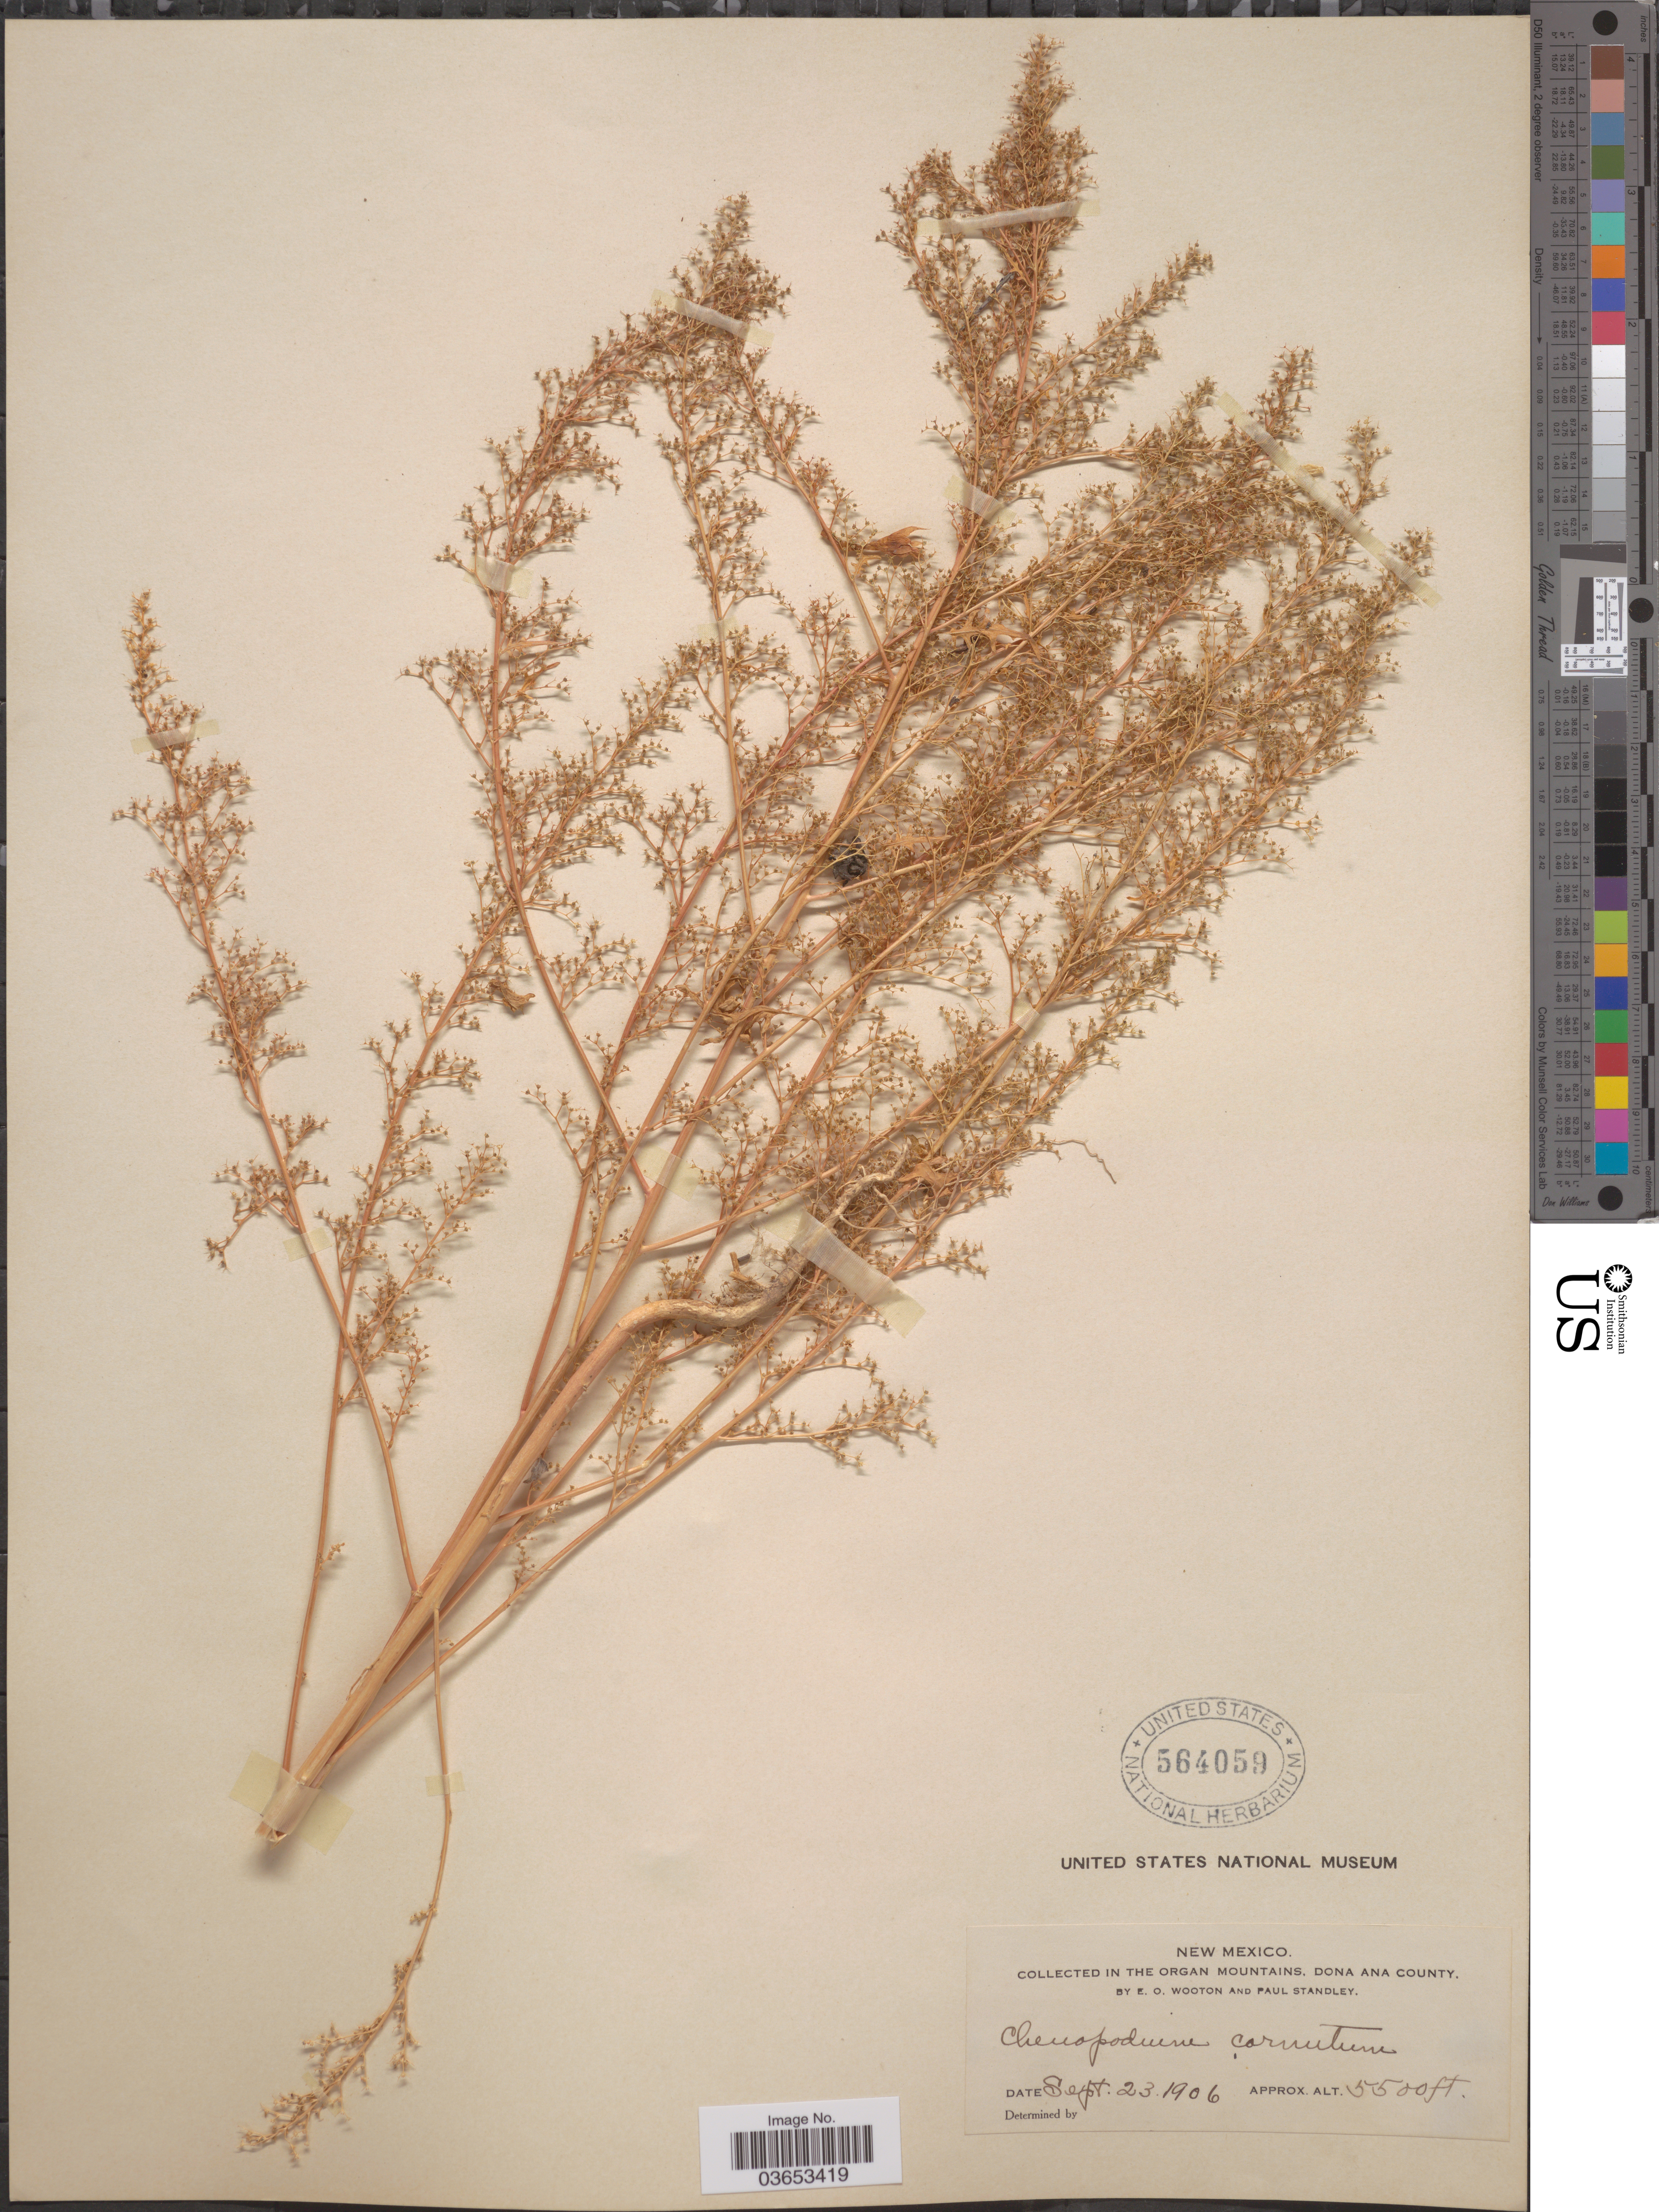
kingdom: Plantae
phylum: Tracheophyta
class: Magnoliopsida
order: Caryophyllales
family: Amaranthaceae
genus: Chenopodium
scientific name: Chenopodium incisum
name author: Poir.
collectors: E. O. Wooton & P. C. Standley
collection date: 1906-09-23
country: United States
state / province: New Mexico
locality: In the Organ Mountains, Dona Ana County.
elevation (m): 1676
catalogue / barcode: US 564059